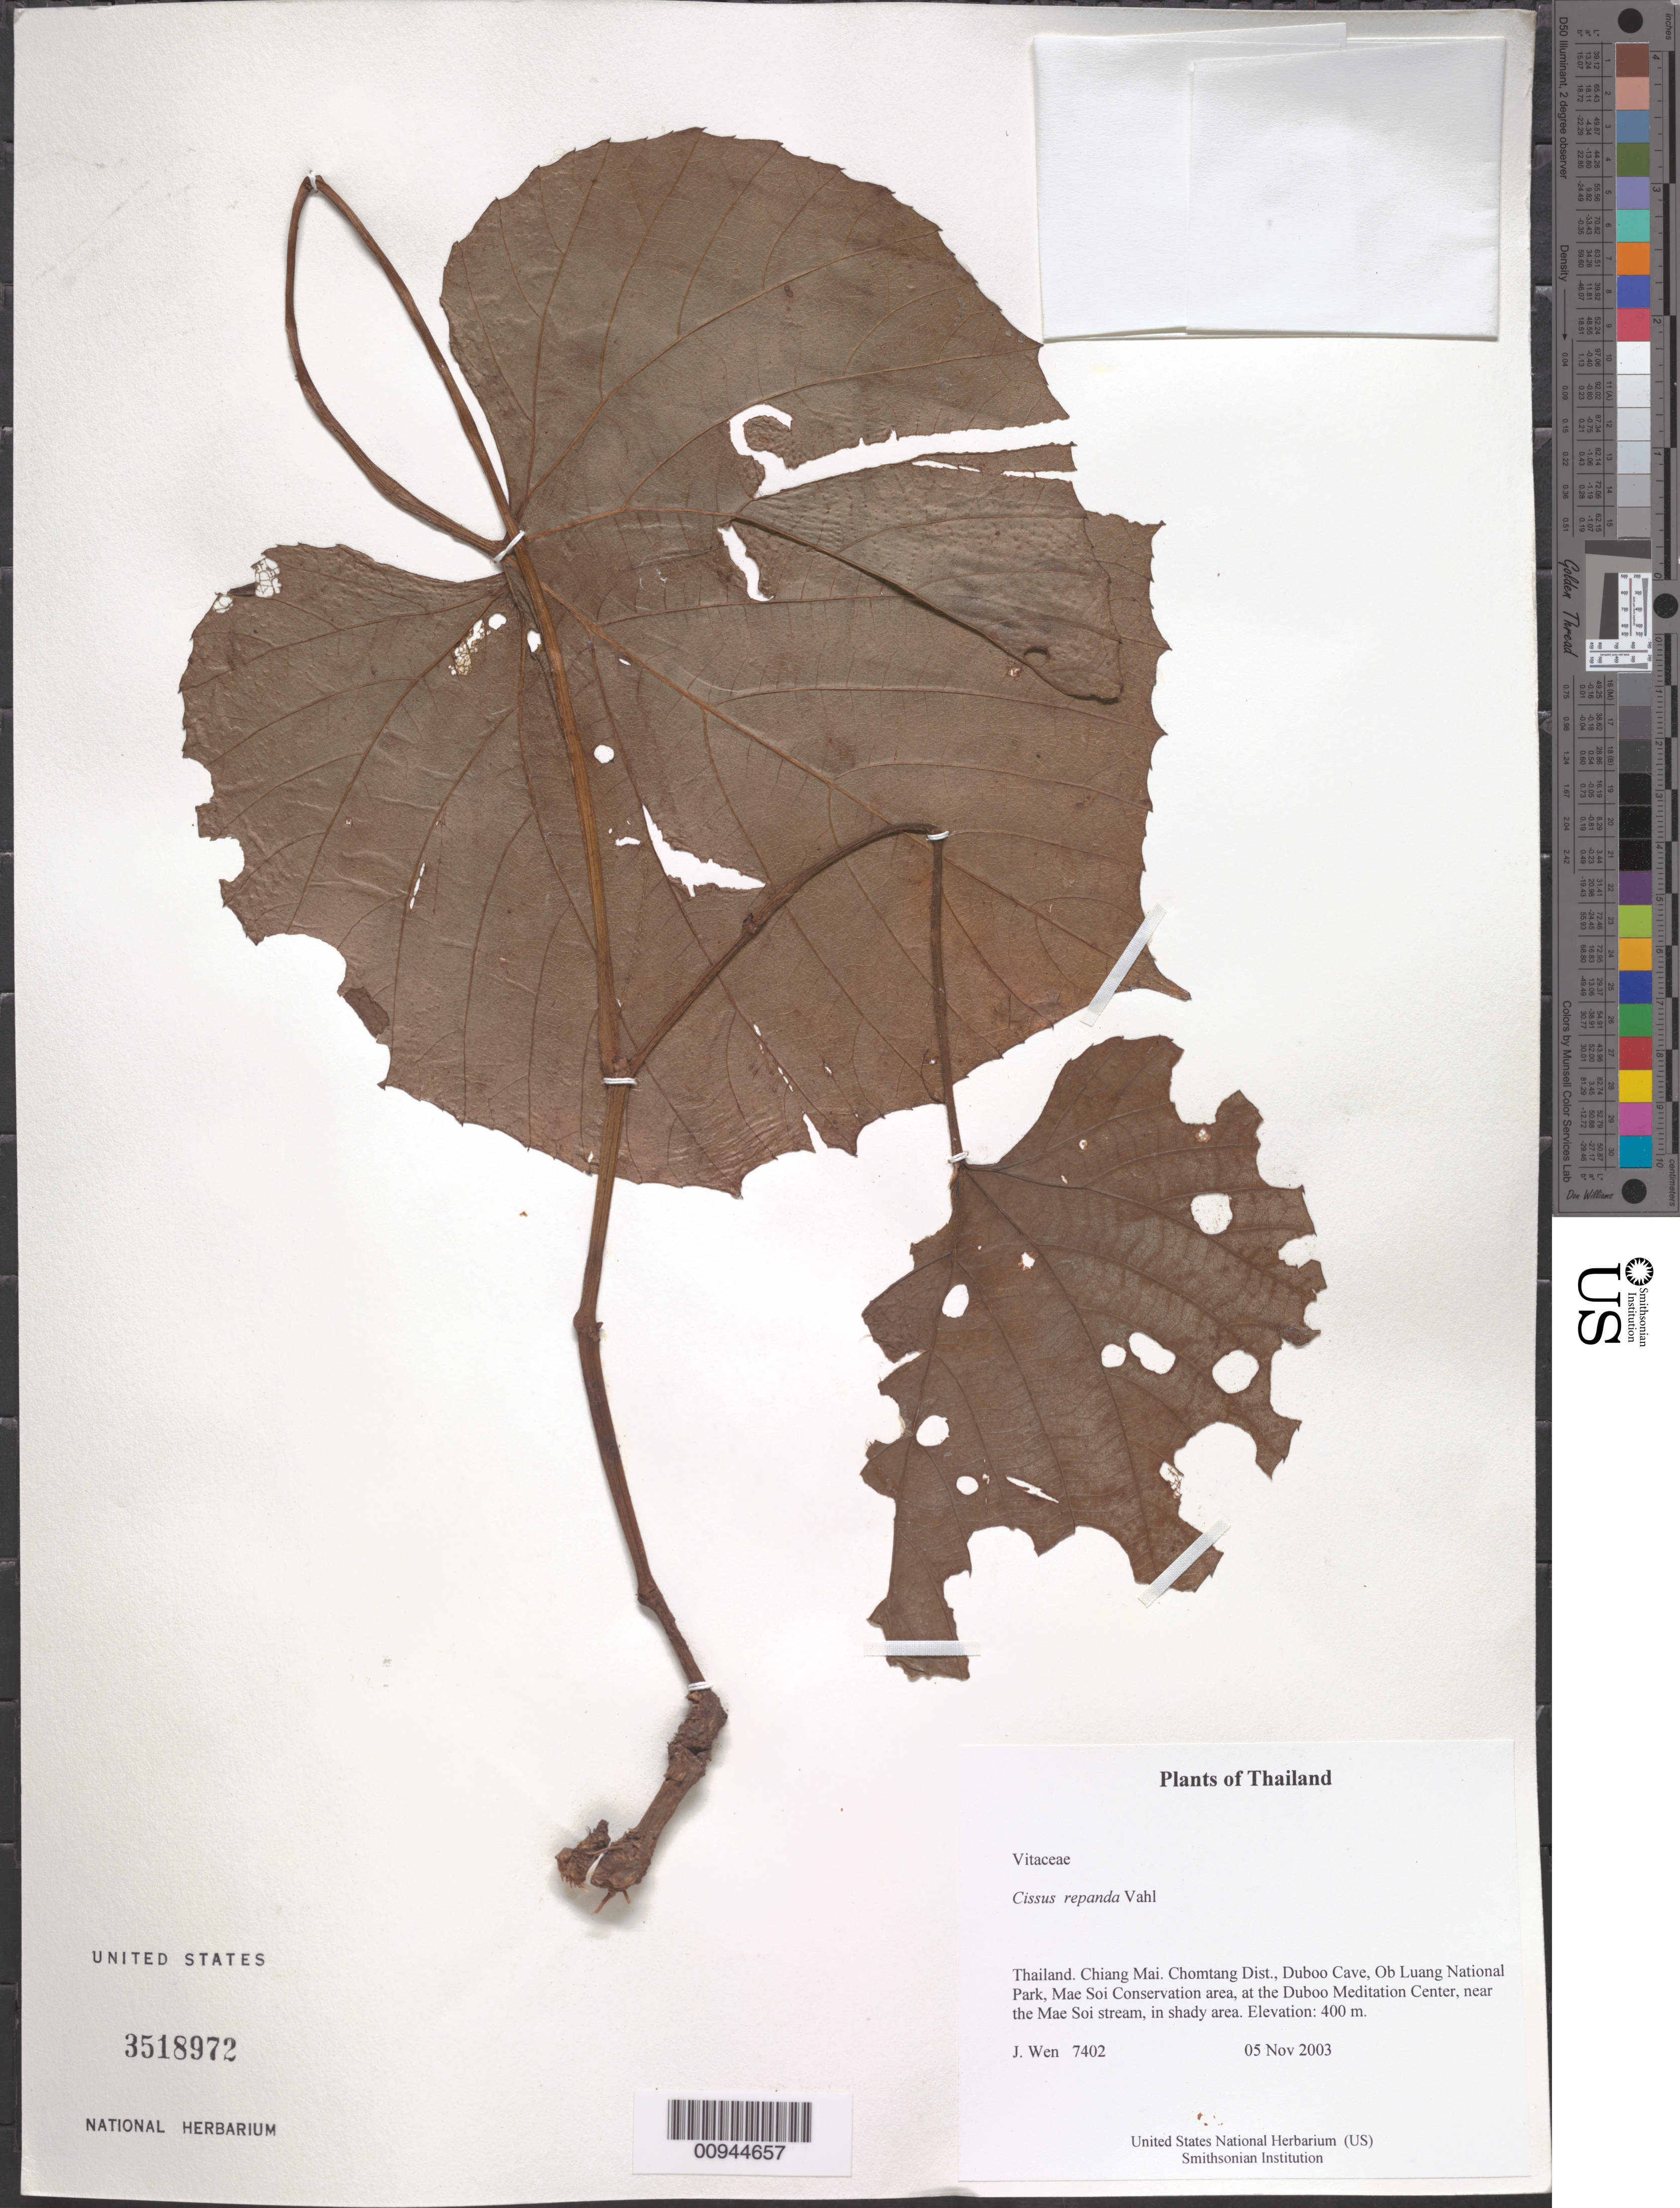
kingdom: Plantae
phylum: Tracheophyta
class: Magnoliopsida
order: Vitales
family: Vitaceae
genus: Cissus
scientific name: Cissus repanda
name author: Vahl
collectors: J. Wen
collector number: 7402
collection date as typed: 05 Nov 2003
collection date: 2003-11-05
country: Thailand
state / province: Chiang Mai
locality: Chomtang Dist., Duboo Cave, Ob Luang National Park, Mae Soi Conservation area, at the Duboo Meditation Center, near the Mae Soi stream, in shady area.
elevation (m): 400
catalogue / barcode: US 3518972